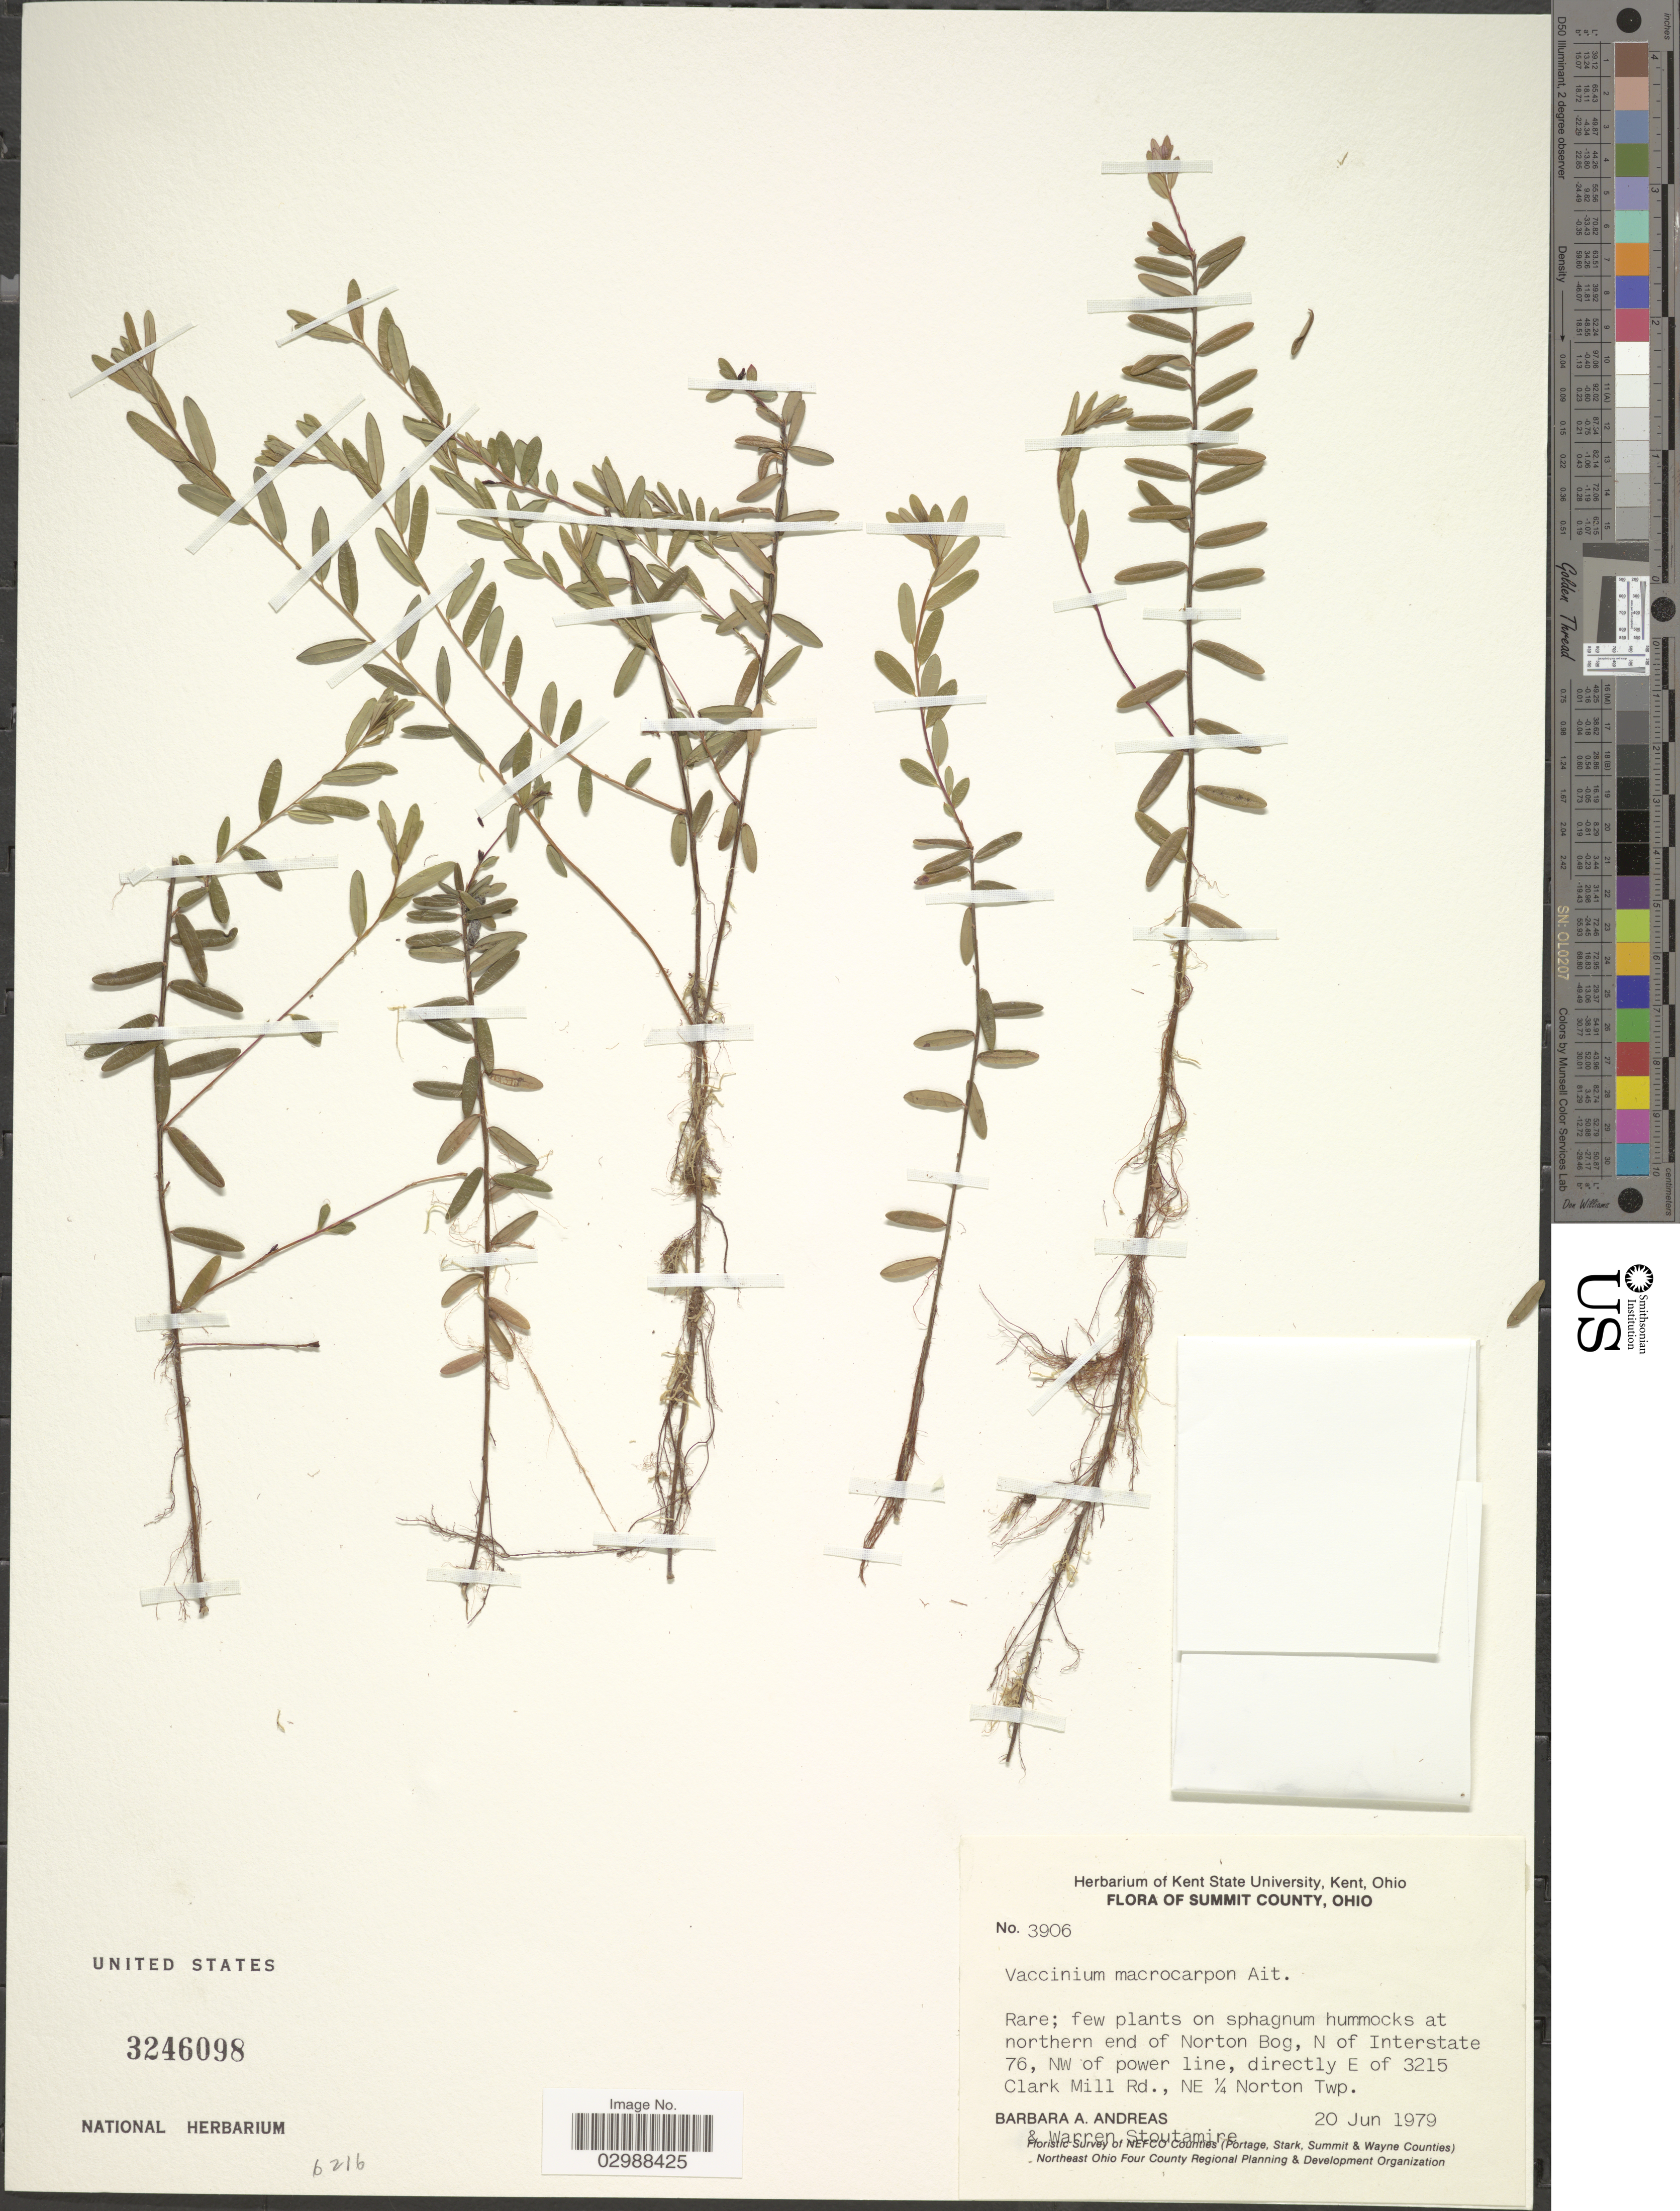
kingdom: Plantae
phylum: Tracheophyta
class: Magnoliopsida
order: Ericales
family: Ericaceae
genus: Vaccinium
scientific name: Vaccinium macrocarpon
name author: Aiton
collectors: B. A. Andreas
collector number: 3906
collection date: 1979-06-20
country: United States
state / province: Ohio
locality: Summit County, at northern end of Norton Bog, N of Interstate 76, NW of power line, directly E of 3215 Clark Mill Rd., NE ¼ Norton Twp.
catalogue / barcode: US 3246098